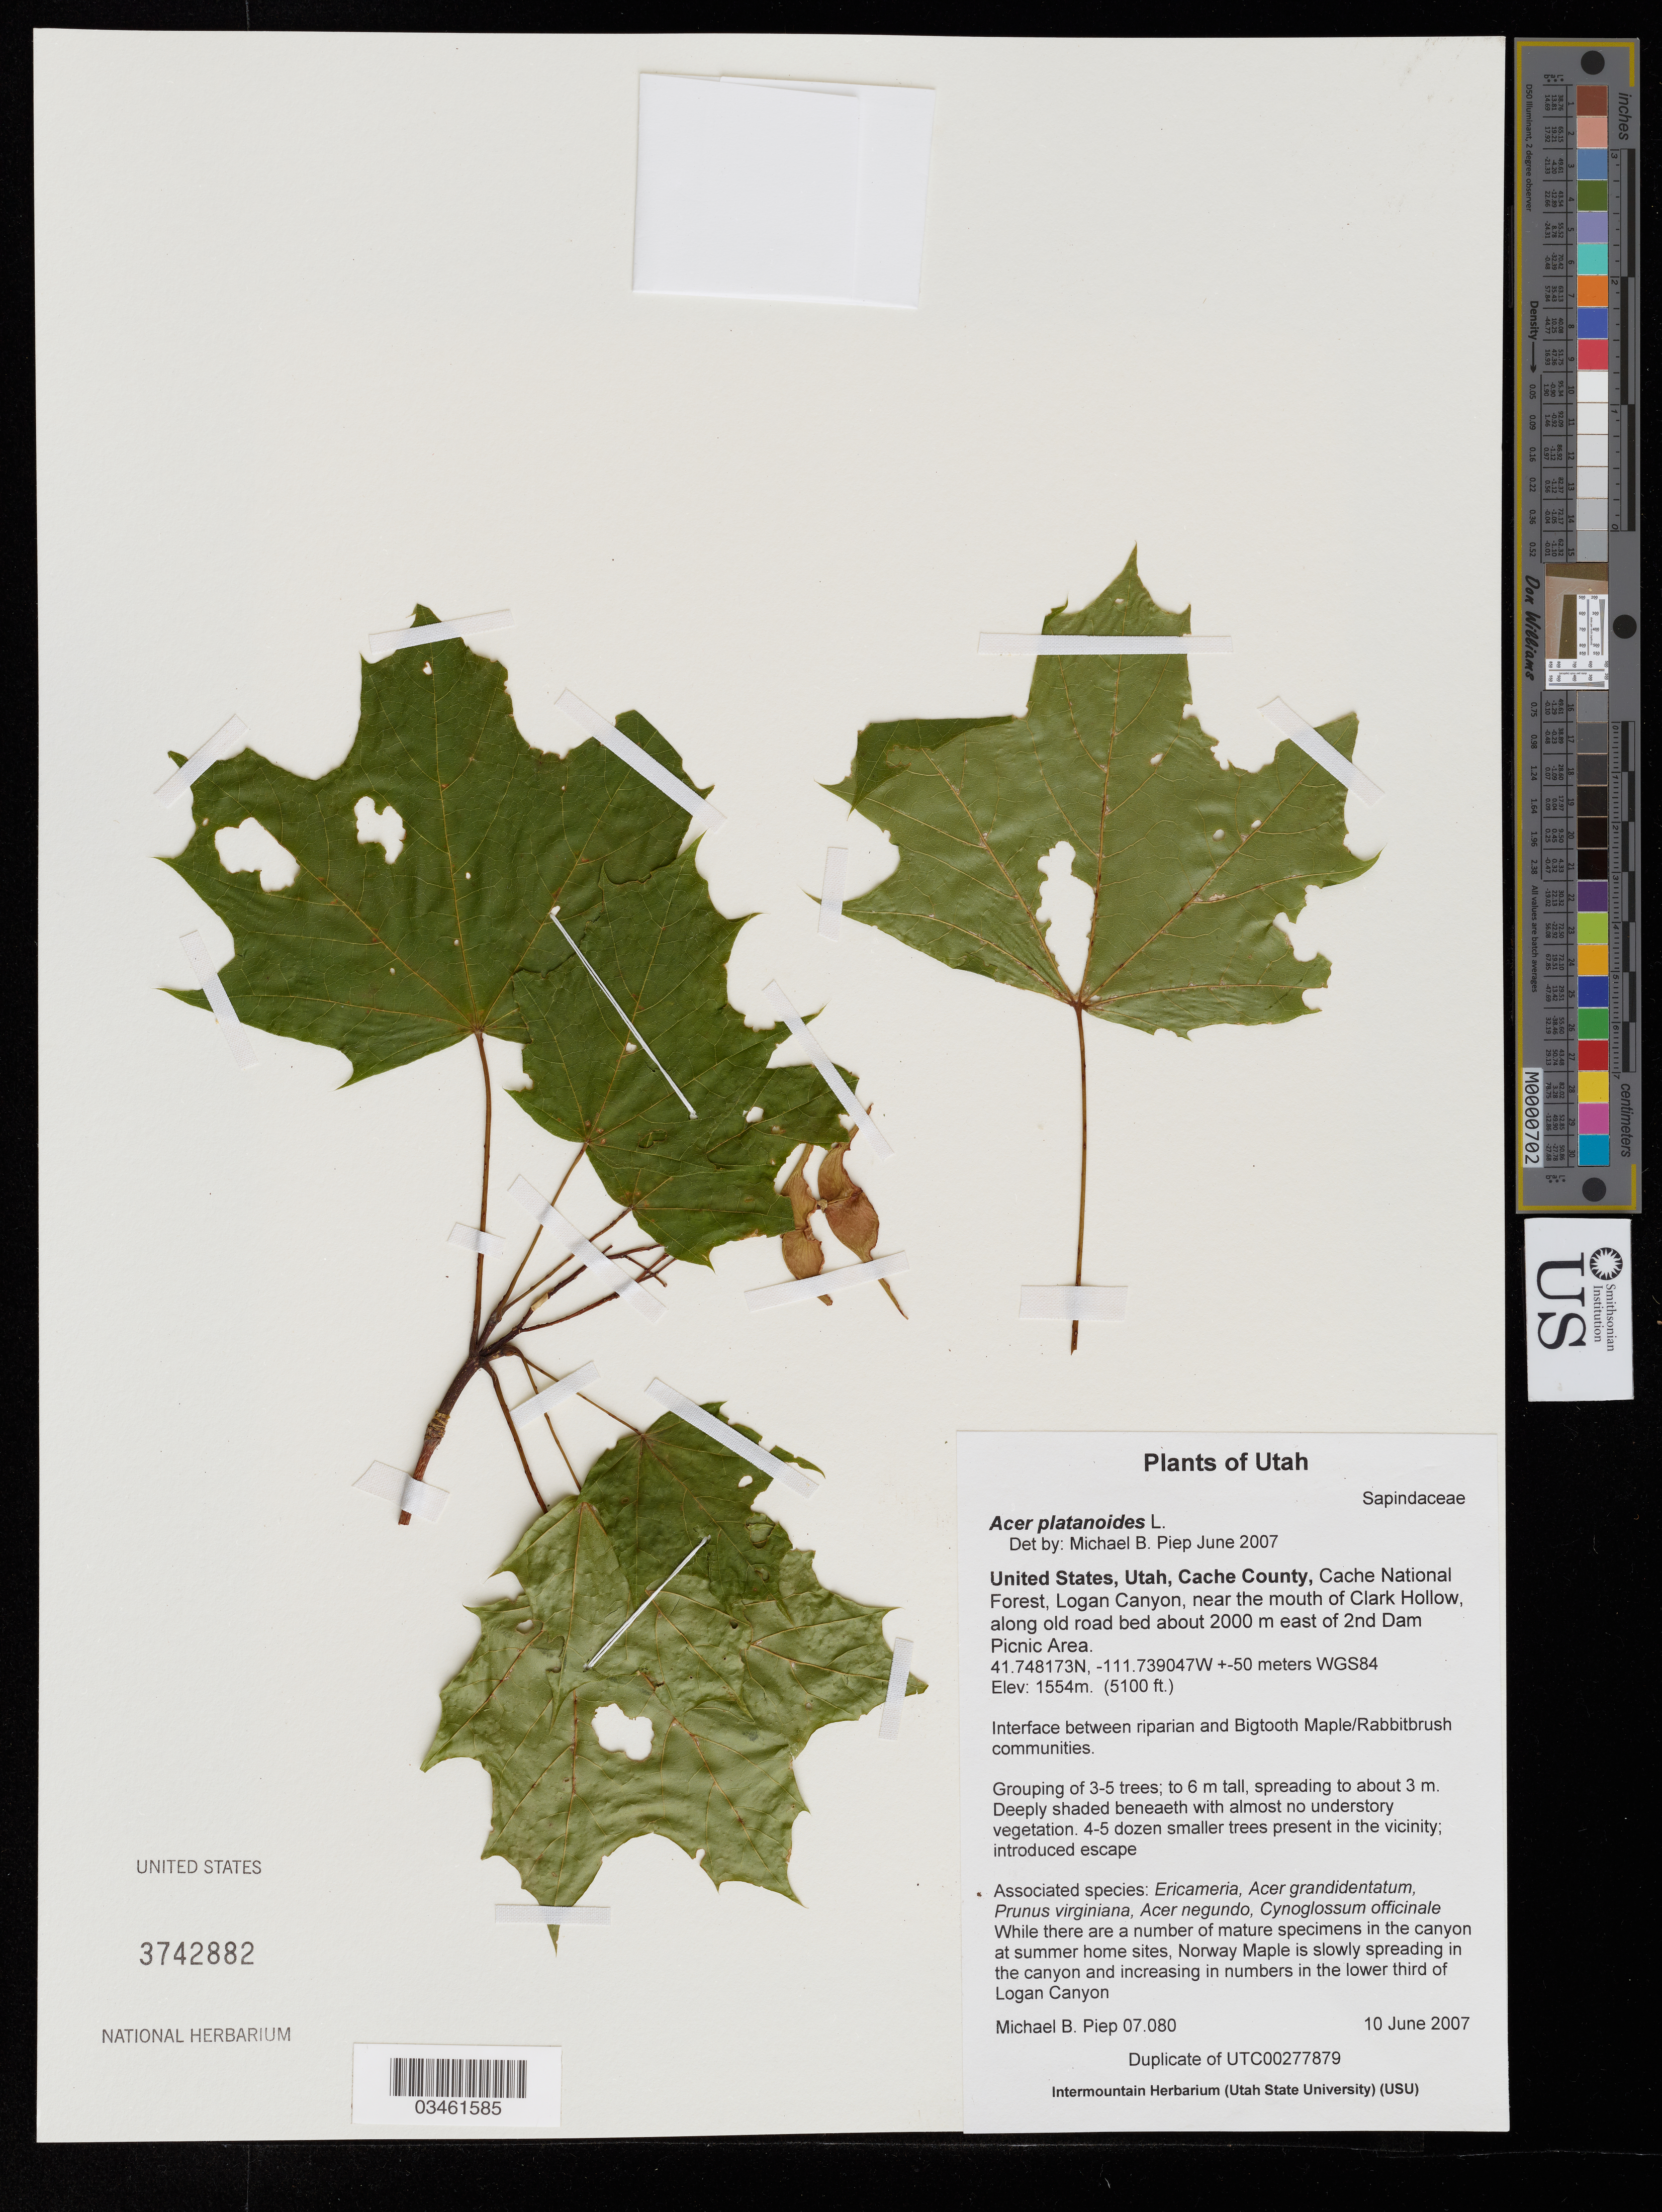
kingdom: Plantae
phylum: Tracheophyta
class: Magnoliopsida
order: Sapindales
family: Sapindaceae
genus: Acer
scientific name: Acer platanoides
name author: L.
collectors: M. Piep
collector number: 07.080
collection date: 2007-06-10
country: United States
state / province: Utah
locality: Cache County, Cache National Forest, Logan Canyon, near the mouth of Clark Hollow, along old road bed about 2000 m east of 2nd Dam Picnic Area.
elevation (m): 1554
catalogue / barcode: US 3742882